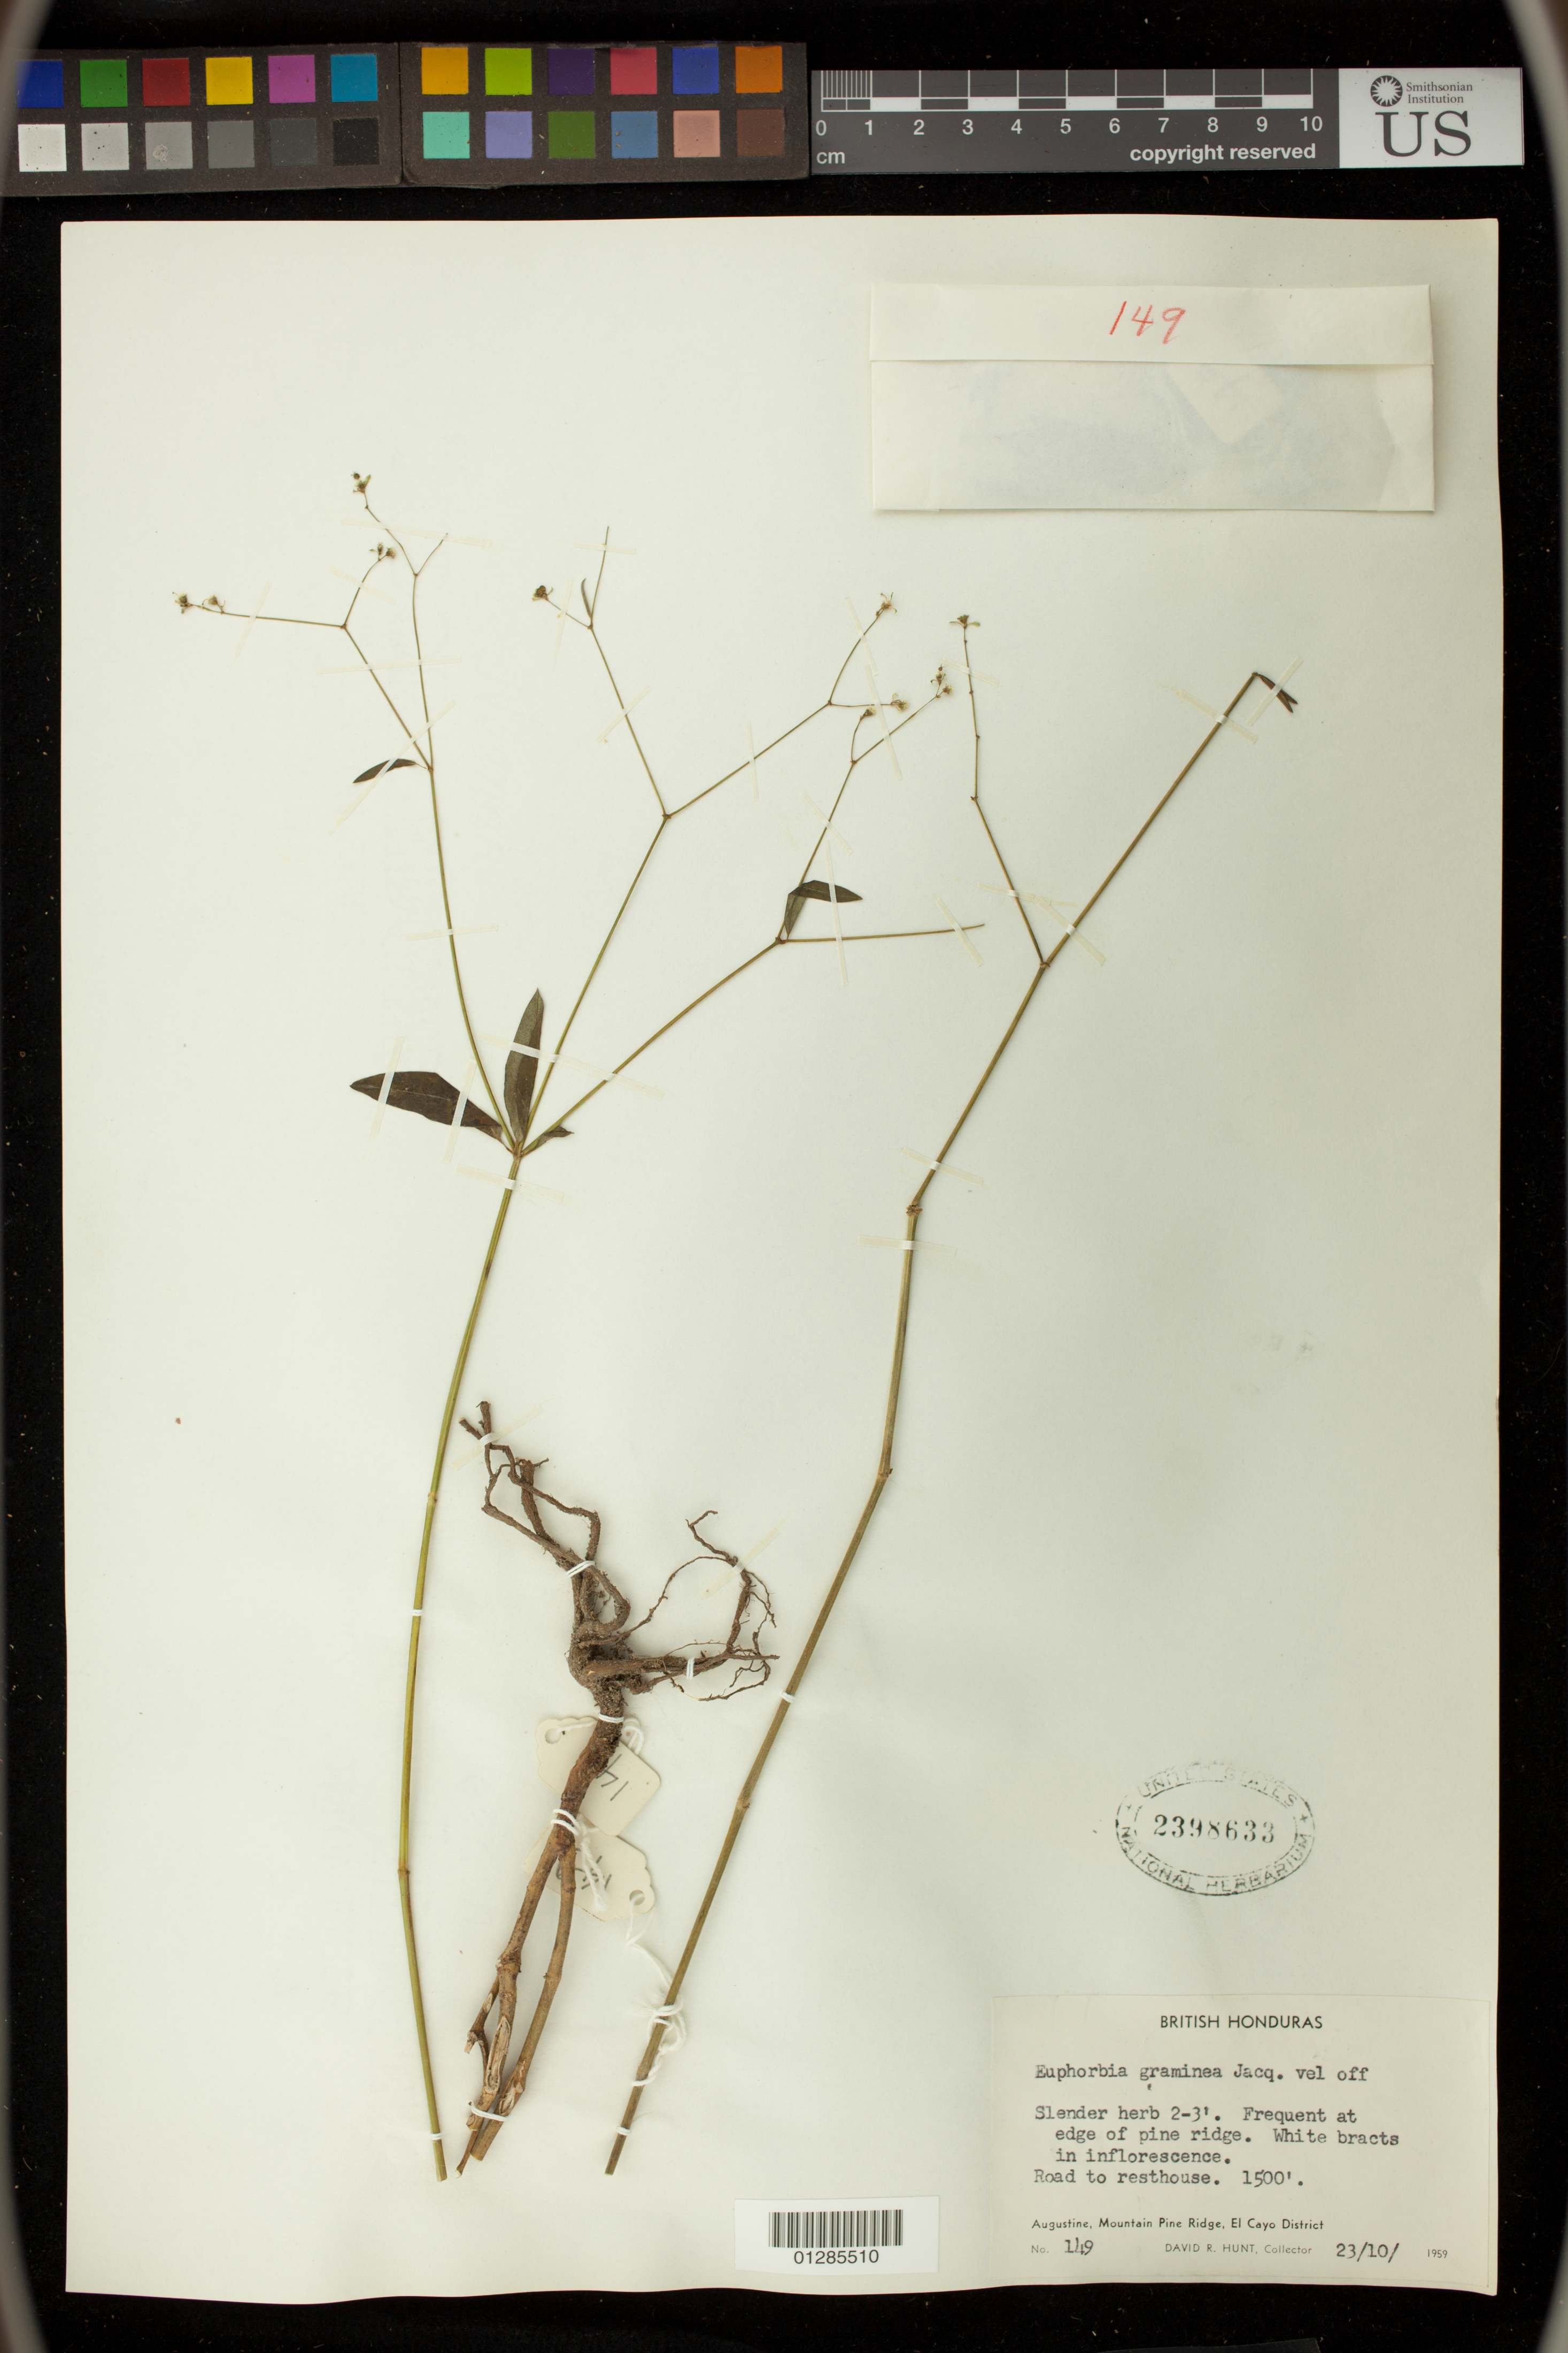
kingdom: Plantae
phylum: Tracheophyta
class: Magnoliopsida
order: Malpighiales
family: Euphorbiaceae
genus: Euphorbia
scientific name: Euphorbia graminea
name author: Jacq.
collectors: D. R. Hunt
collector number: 149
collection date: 1959-10-23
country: Belize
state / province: Cayo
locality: Road to resthouse,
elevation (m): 457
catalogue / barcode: US 2398633